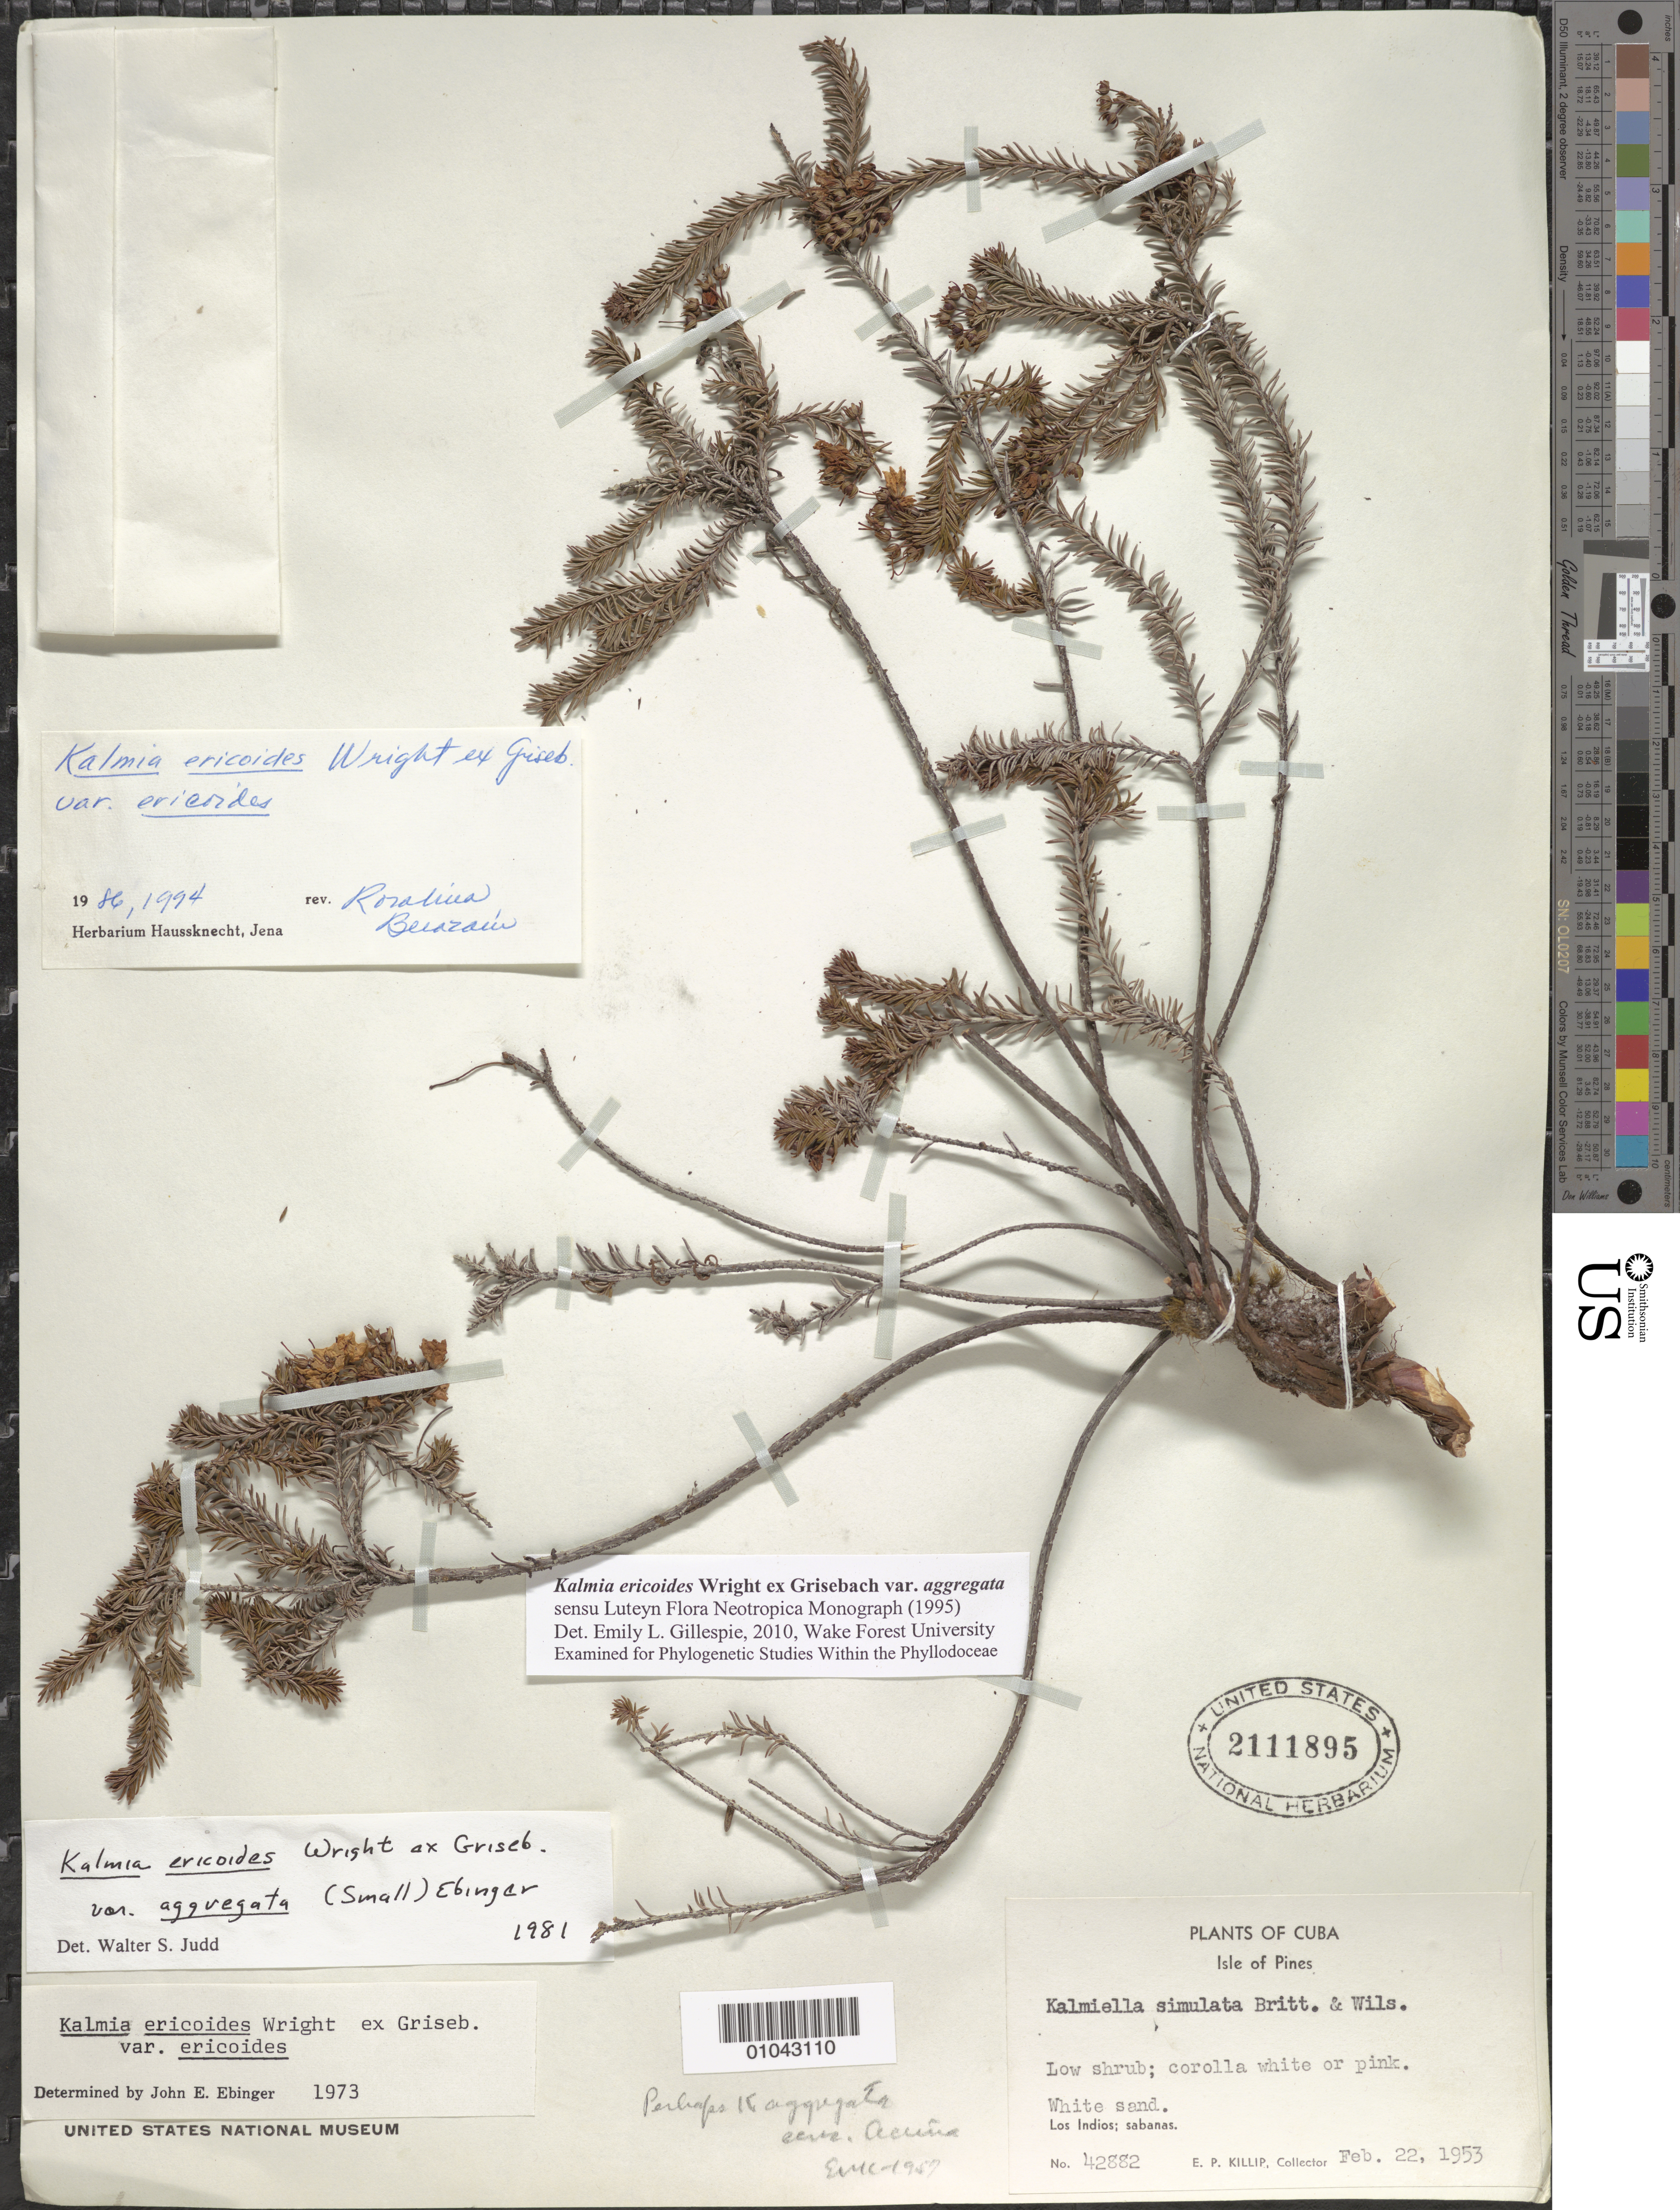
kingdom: Plantae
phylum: Tracheophyta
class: Magnoliopsida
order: Ericales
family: Ericaceae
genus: Kalmia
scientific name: Kalmia ericoides var. aggregata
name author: (Small) Ebinger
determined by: Judd, Walter S.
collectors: E. P. Killip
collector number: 42882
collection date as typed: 22 Feb 1953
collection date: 1953-02-22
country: Cuba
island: Isla de la Juventud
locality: Los Indios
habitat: White sand, savannas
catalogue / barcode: US 2111895